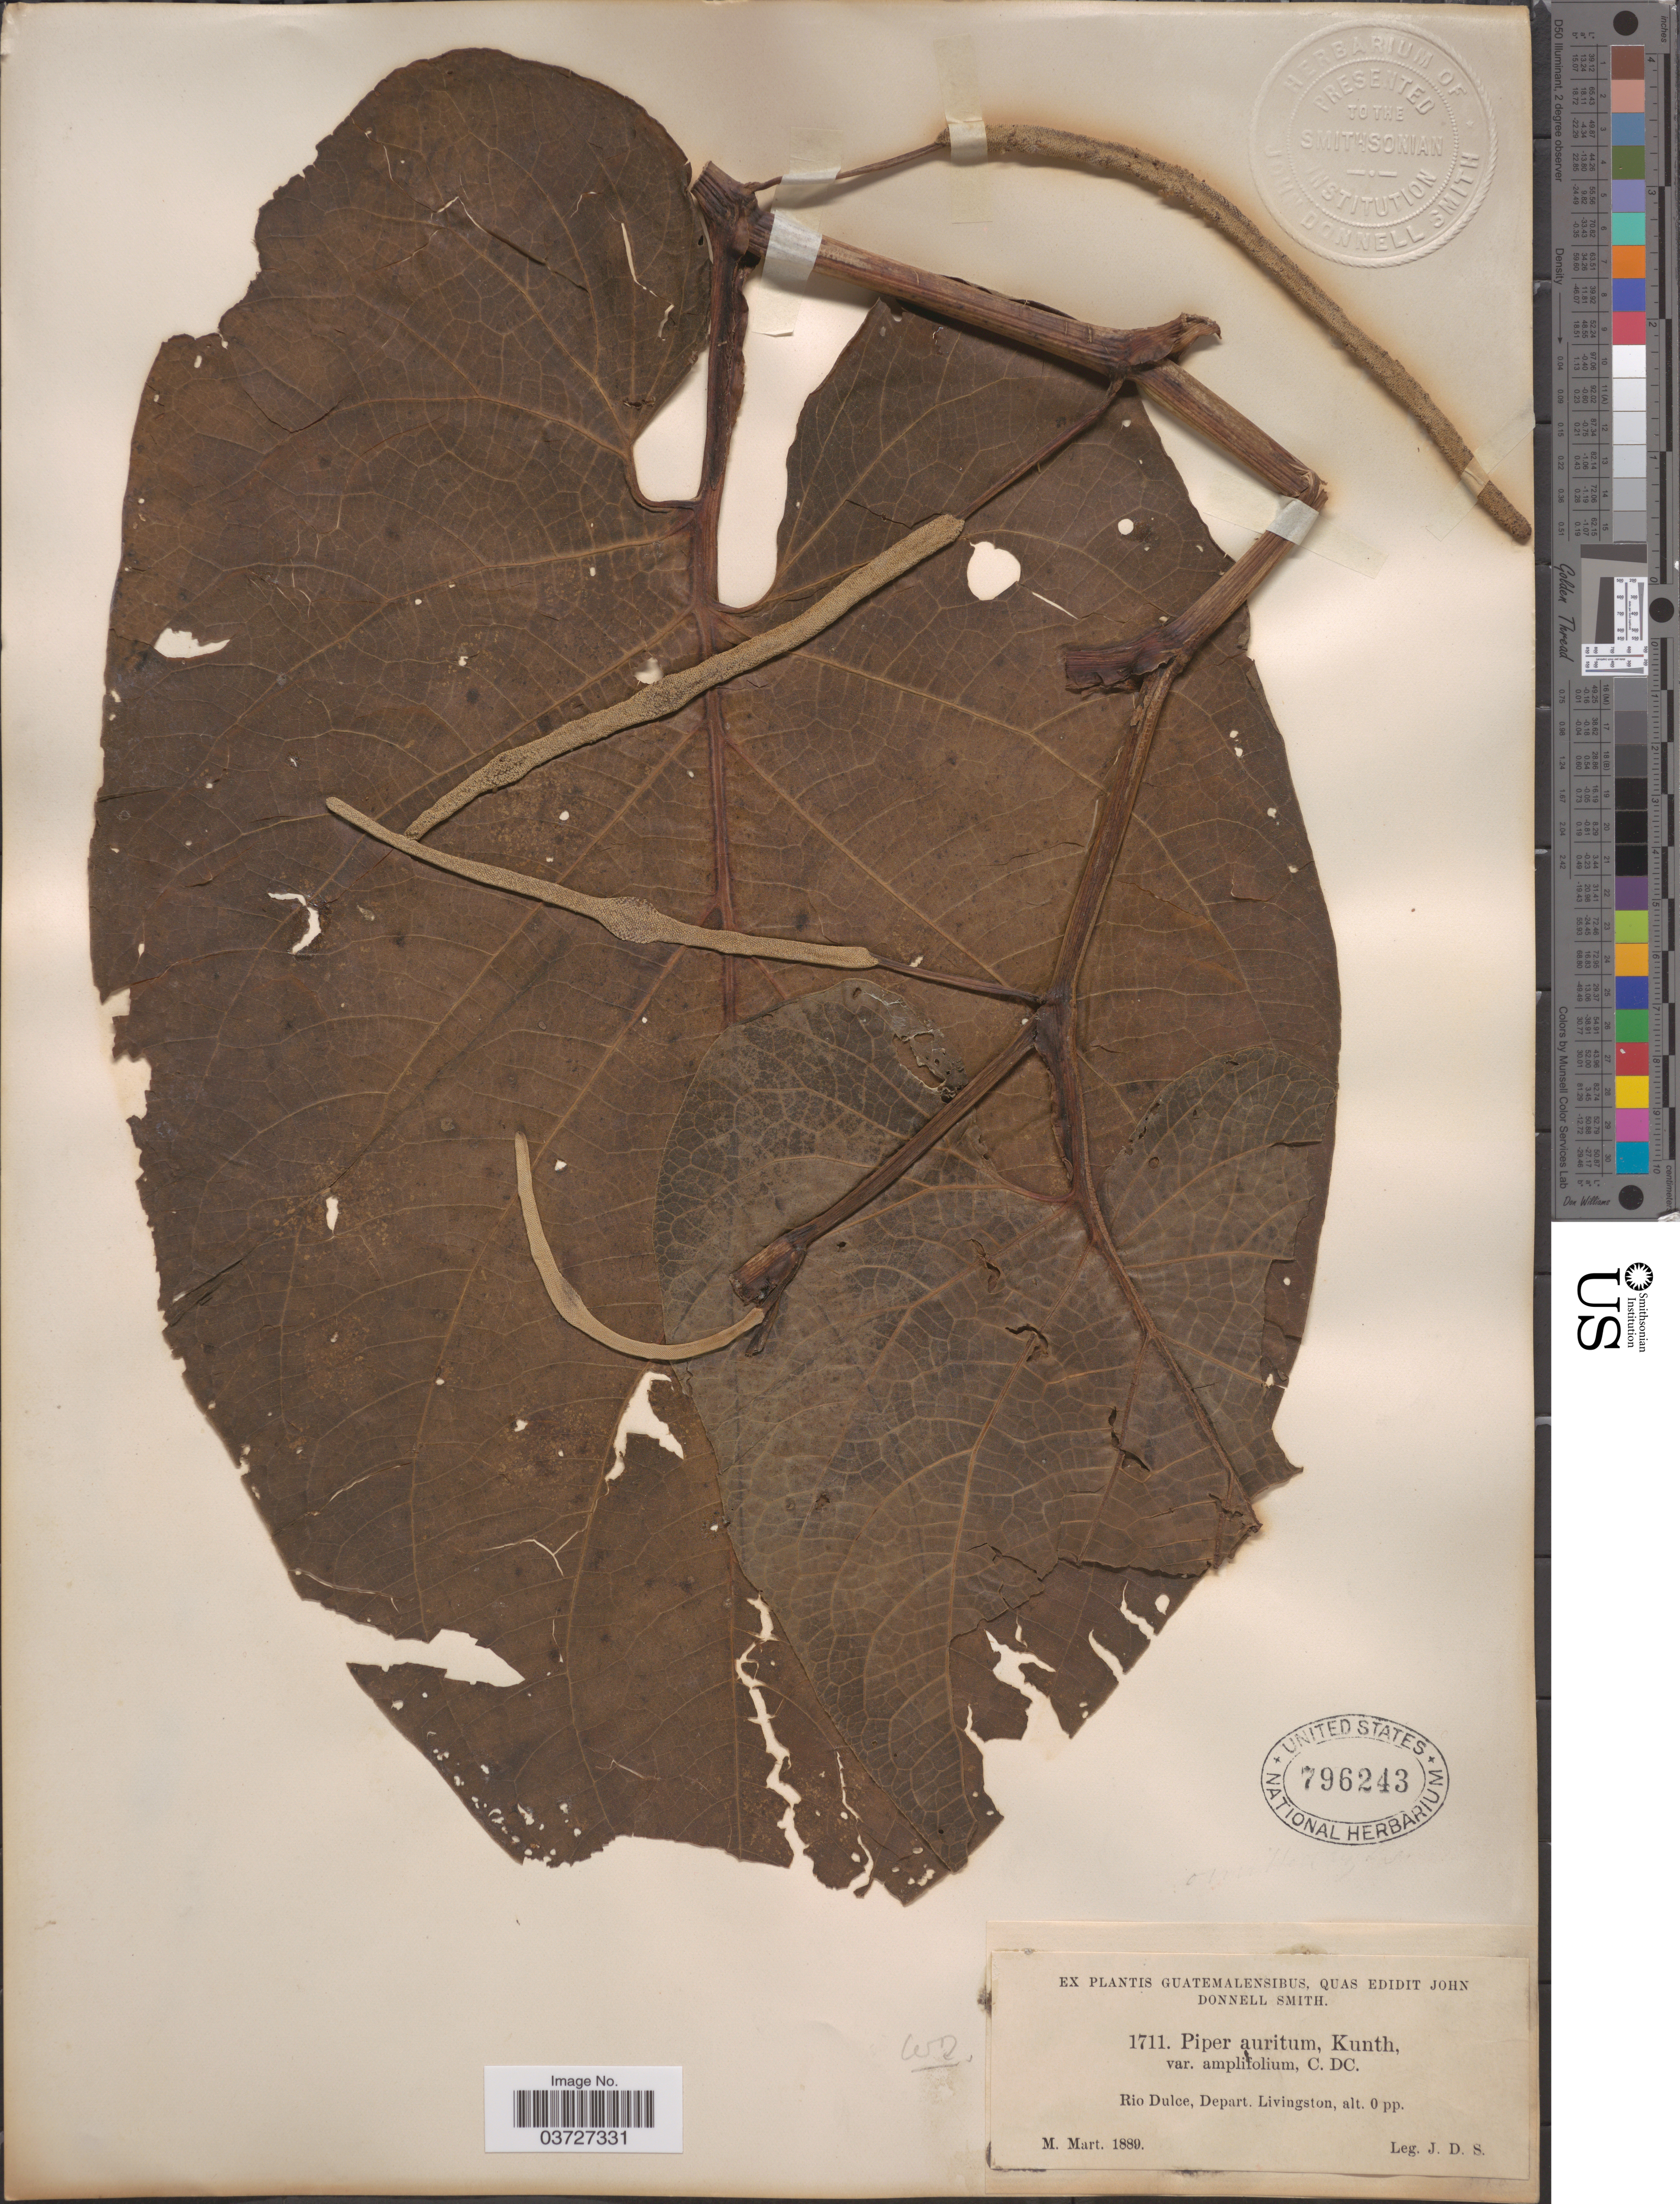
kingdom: Plantae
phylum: Tracheophyta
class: Magnoliopsida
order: Piperales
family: Piperaceae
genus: Piper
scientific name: Piper auritum var. amplifolium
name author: C. DC.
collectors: J. Donnell Smith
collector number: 1711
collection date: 1889-03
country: Guatemala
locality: Rio Dulce, Depart. Livingston.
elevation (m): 0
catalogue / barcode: US 796243